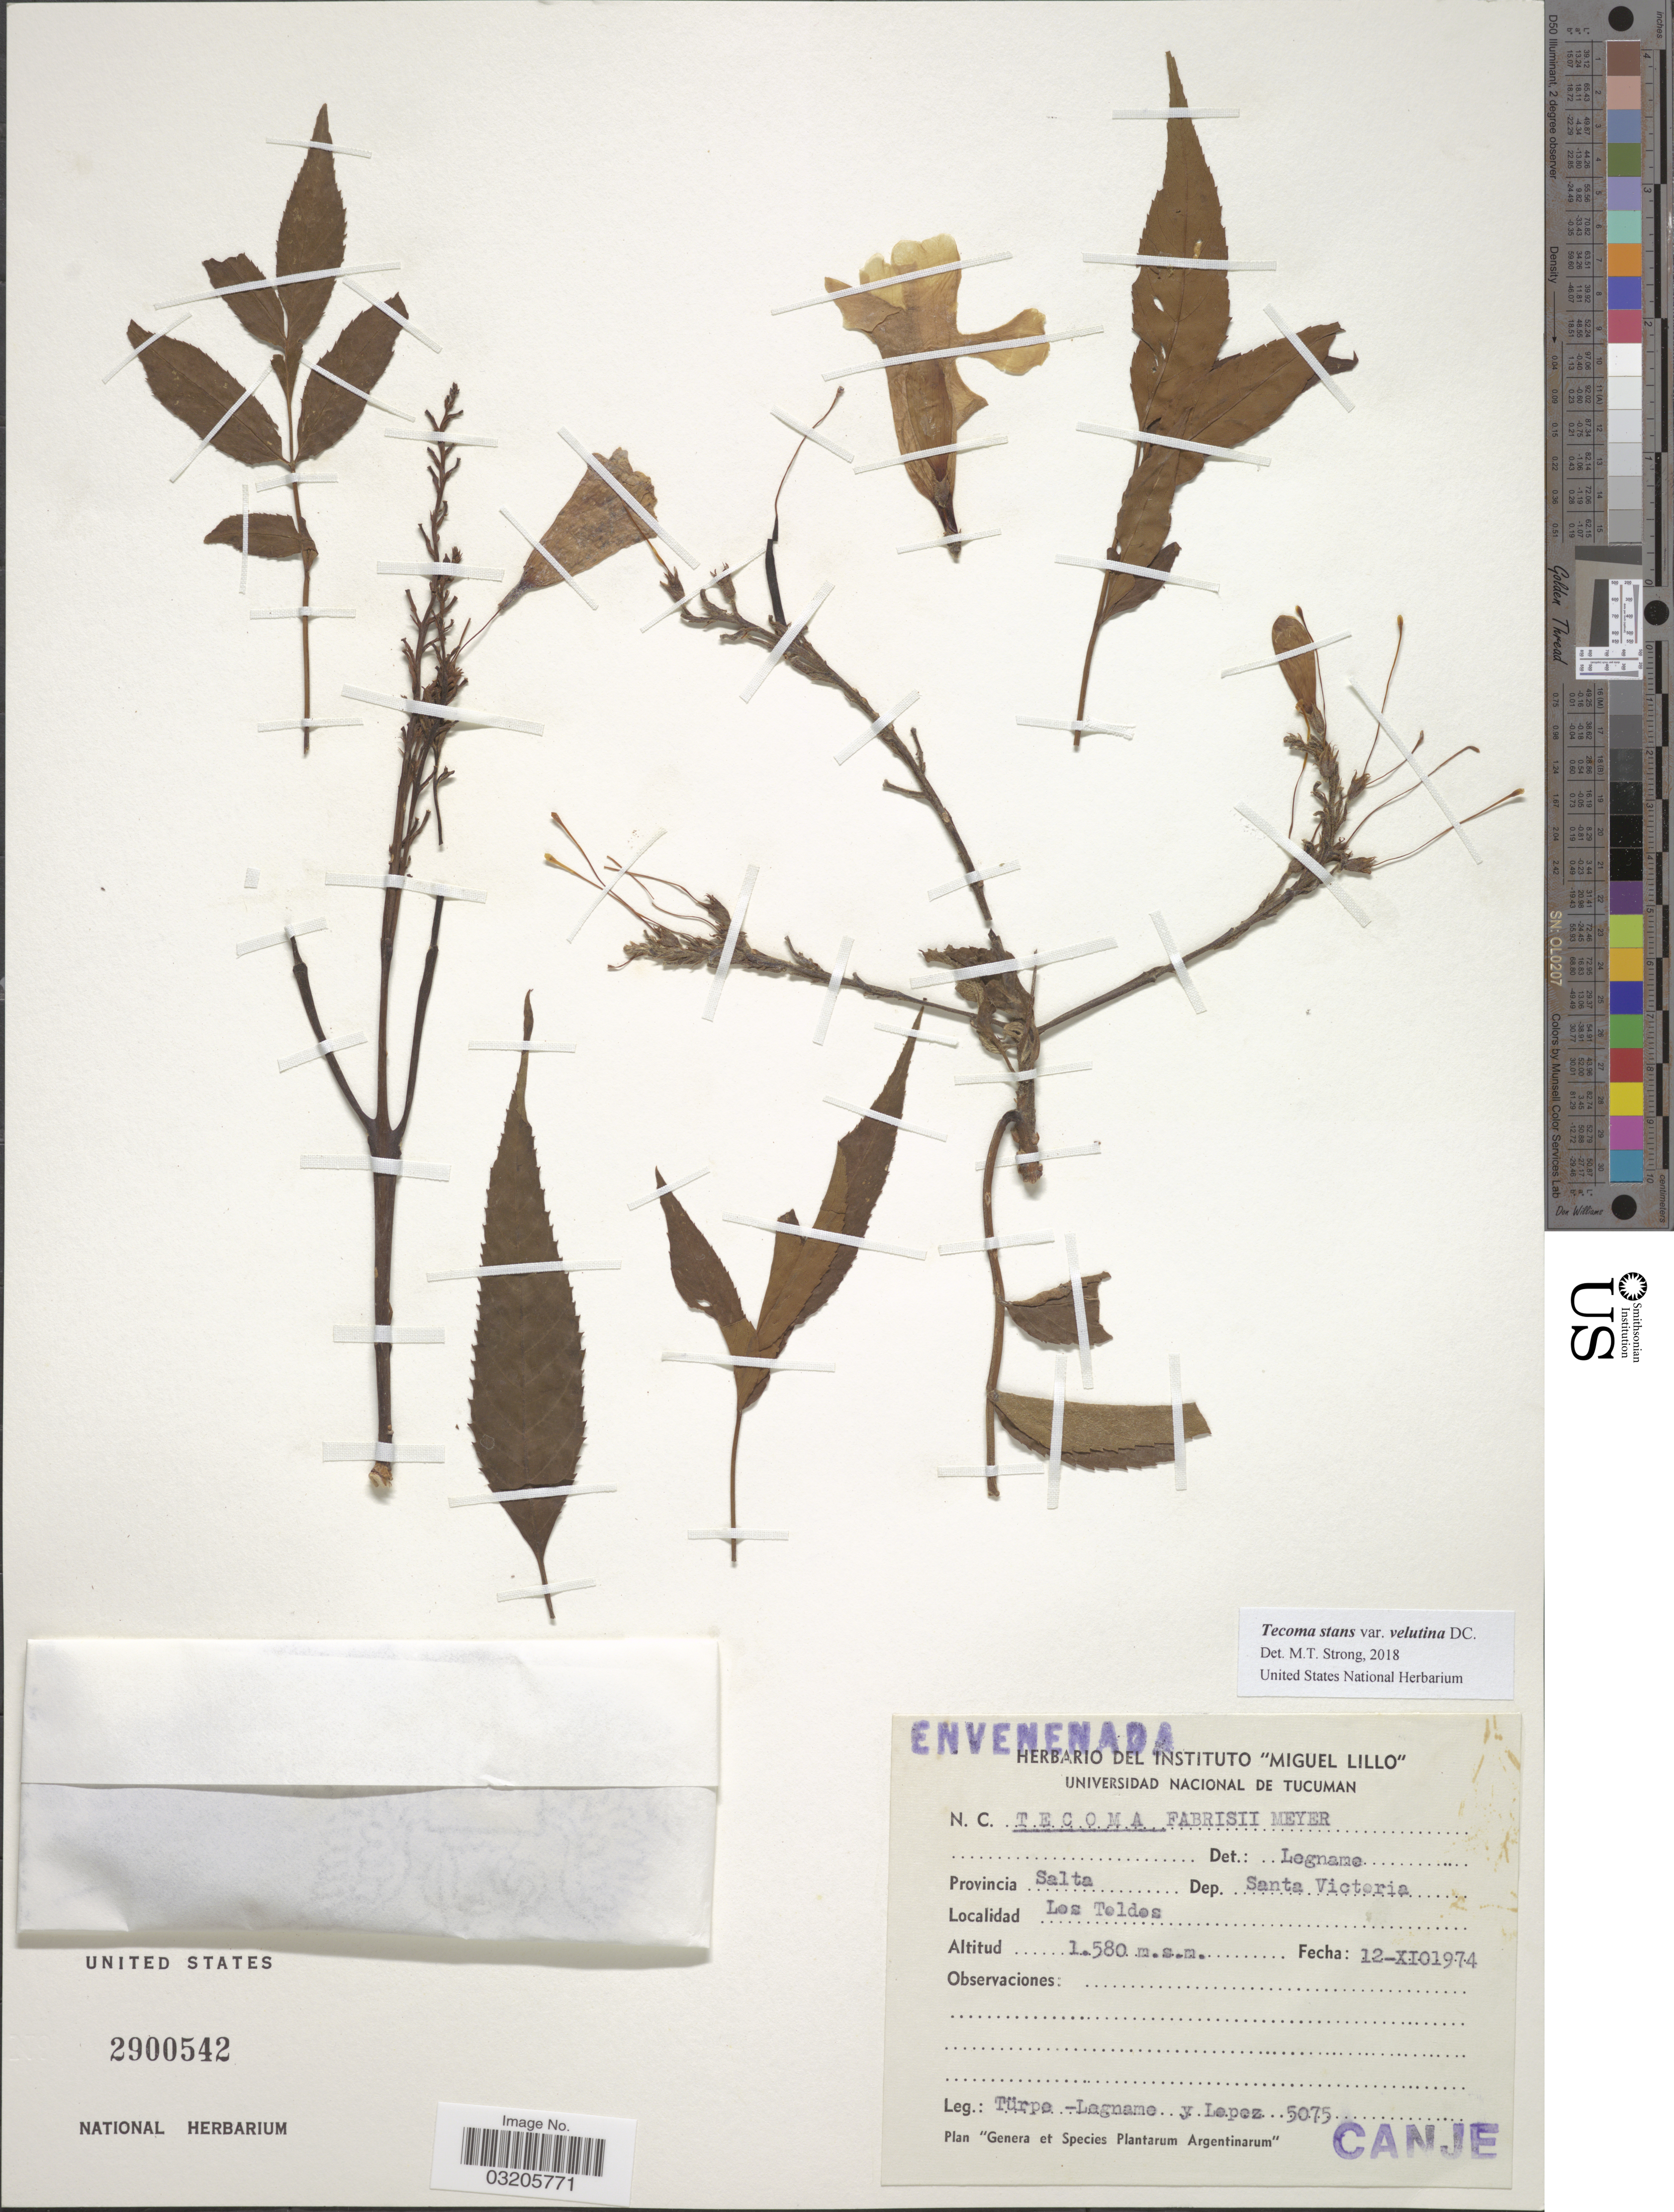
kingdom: Plantae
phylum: Tracheophyta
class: Magnoliopsida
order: Lamiales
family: Bignoniaceae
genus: Tecoma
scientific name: Tecoma stans var. velutina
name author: DC.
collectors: Türpe & -. Lopez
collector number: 5075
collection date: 1974-11-12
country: Argentina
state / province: Salta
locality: Dep. Santa Victoria. Los Toldos.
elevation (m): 1580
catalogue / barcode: US 2900542